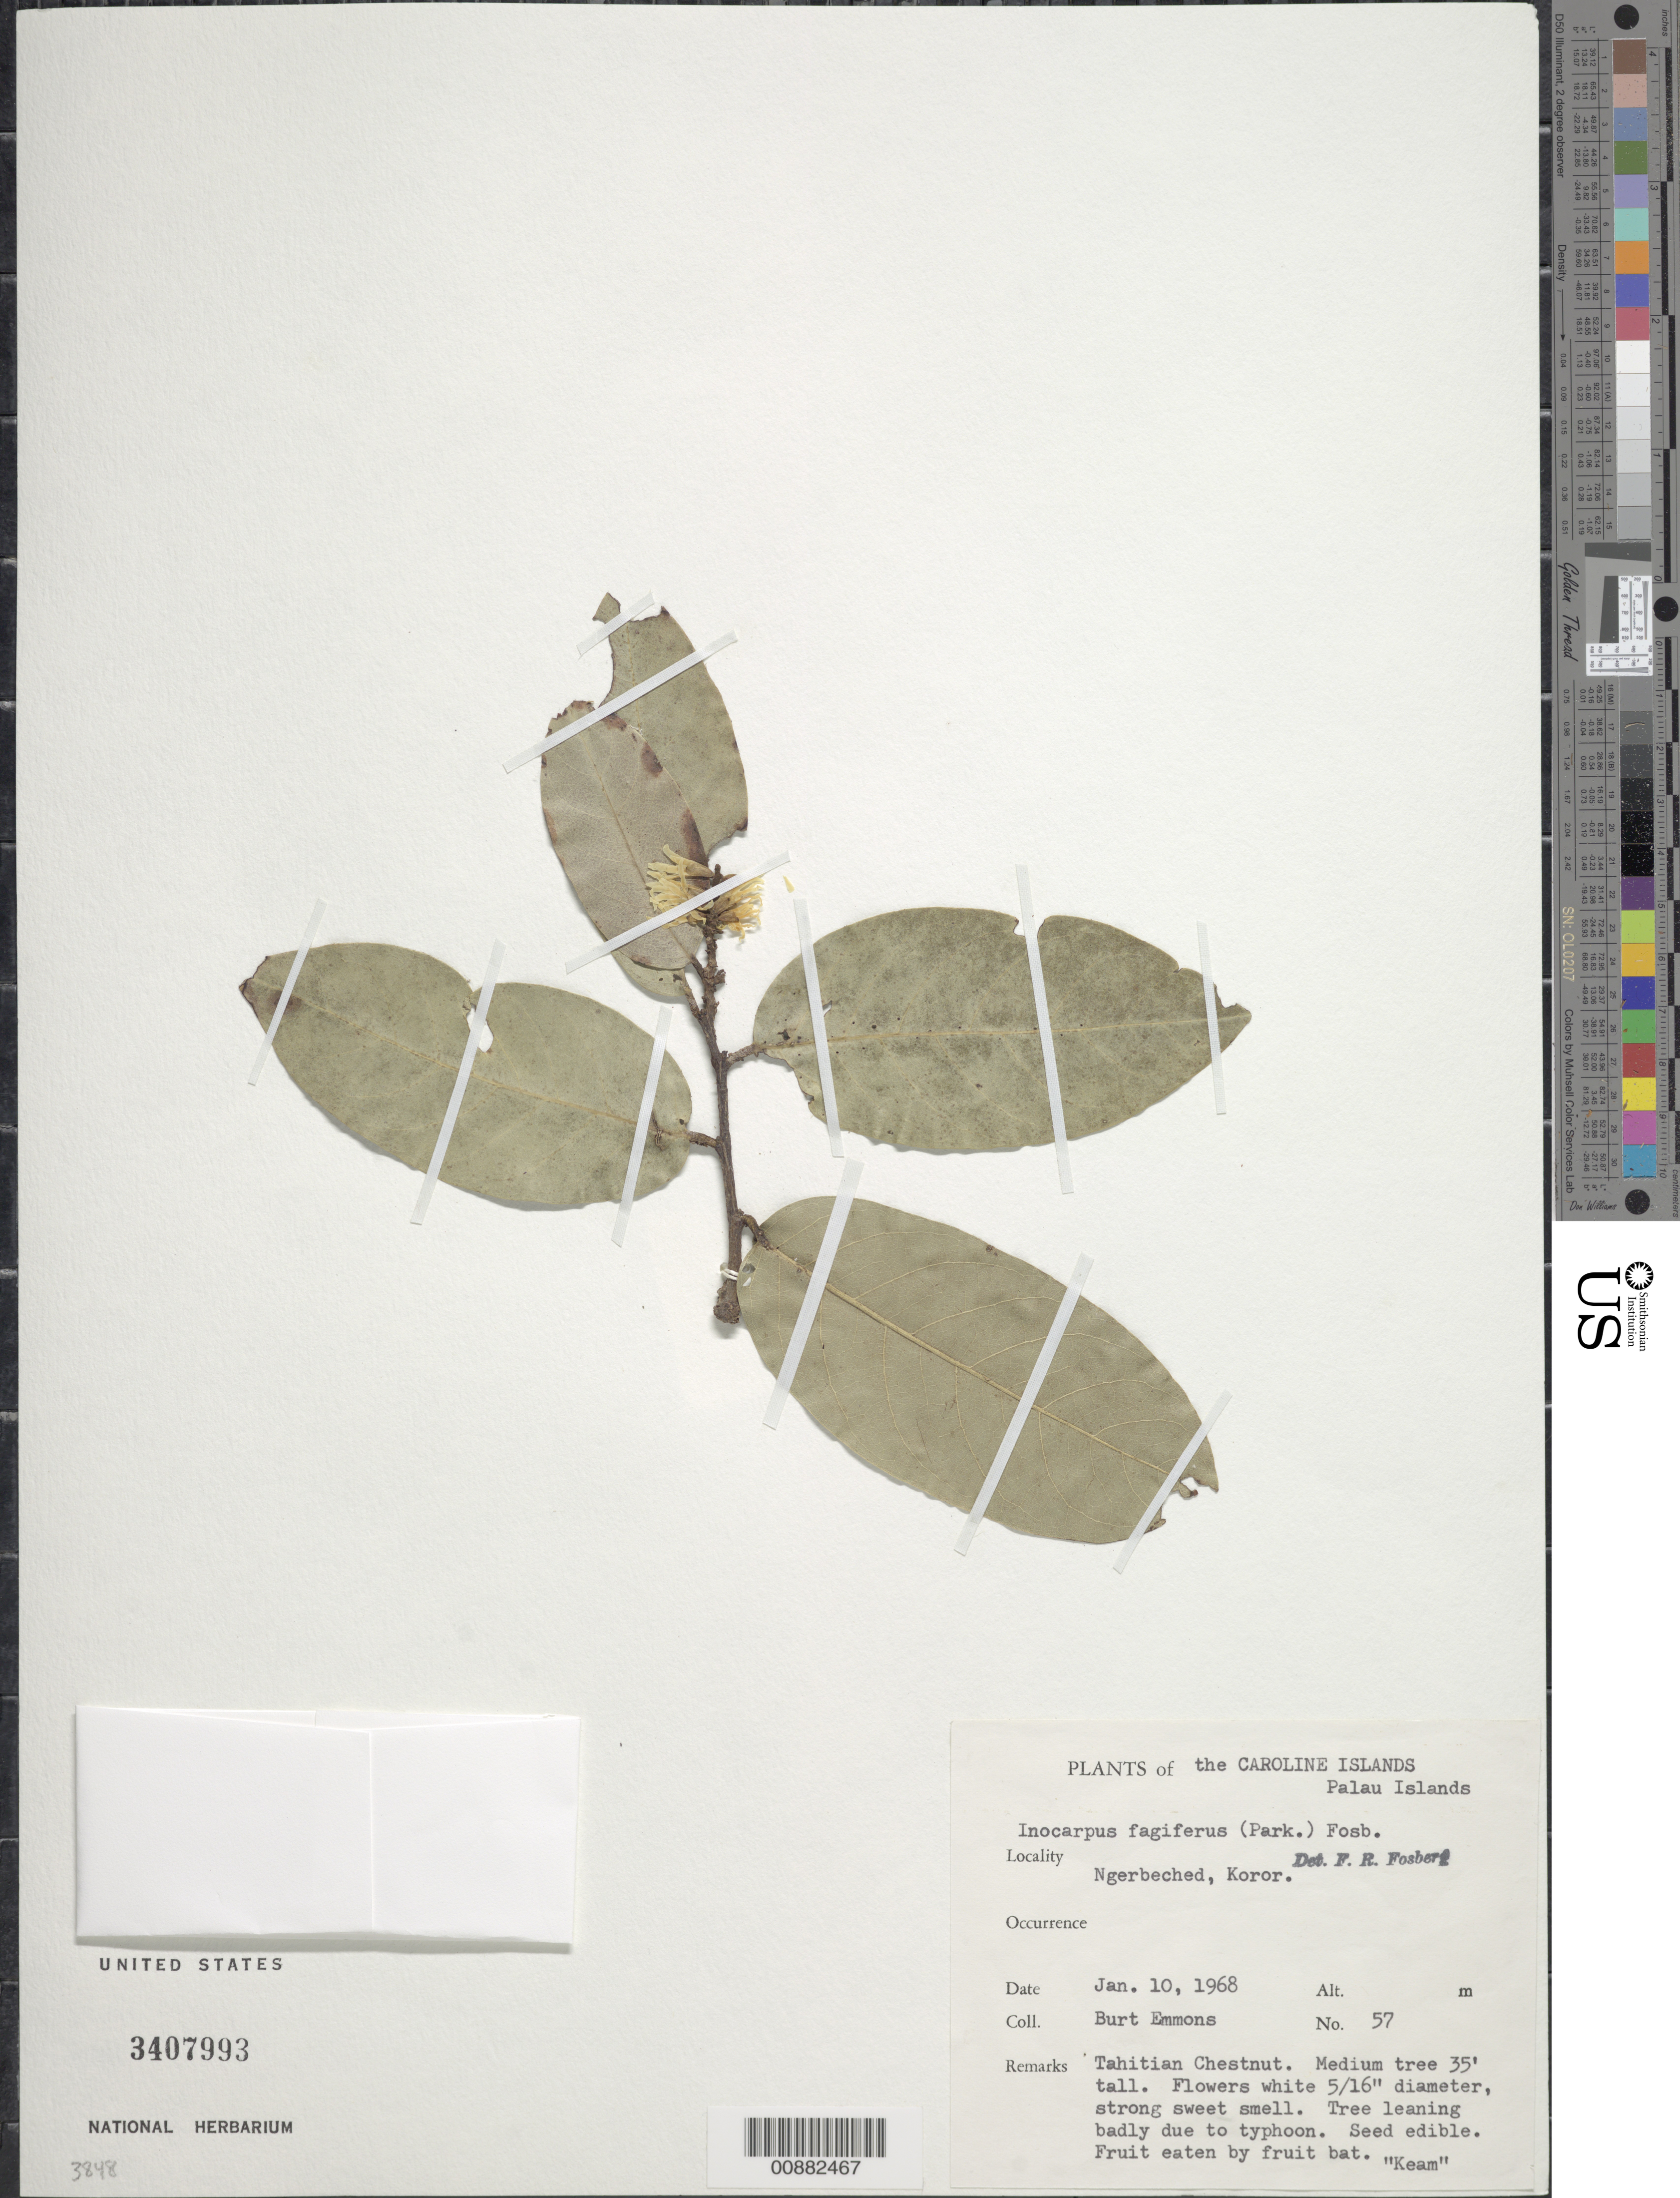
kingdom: Plantae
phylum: Tracheophyta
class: Magnoliopsida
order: Fabales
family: Fabaceae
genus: Inocarpus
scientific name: Inocarpus fagifer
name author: (Parkinson) Fosberg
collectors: B. Emmons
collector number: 57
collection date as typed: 10 Jan 1968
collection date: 1968-01-10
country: Palau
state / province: Koror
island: Oreor (Koror)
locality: Ngerbeched, Koror.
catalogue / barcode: US 3407993